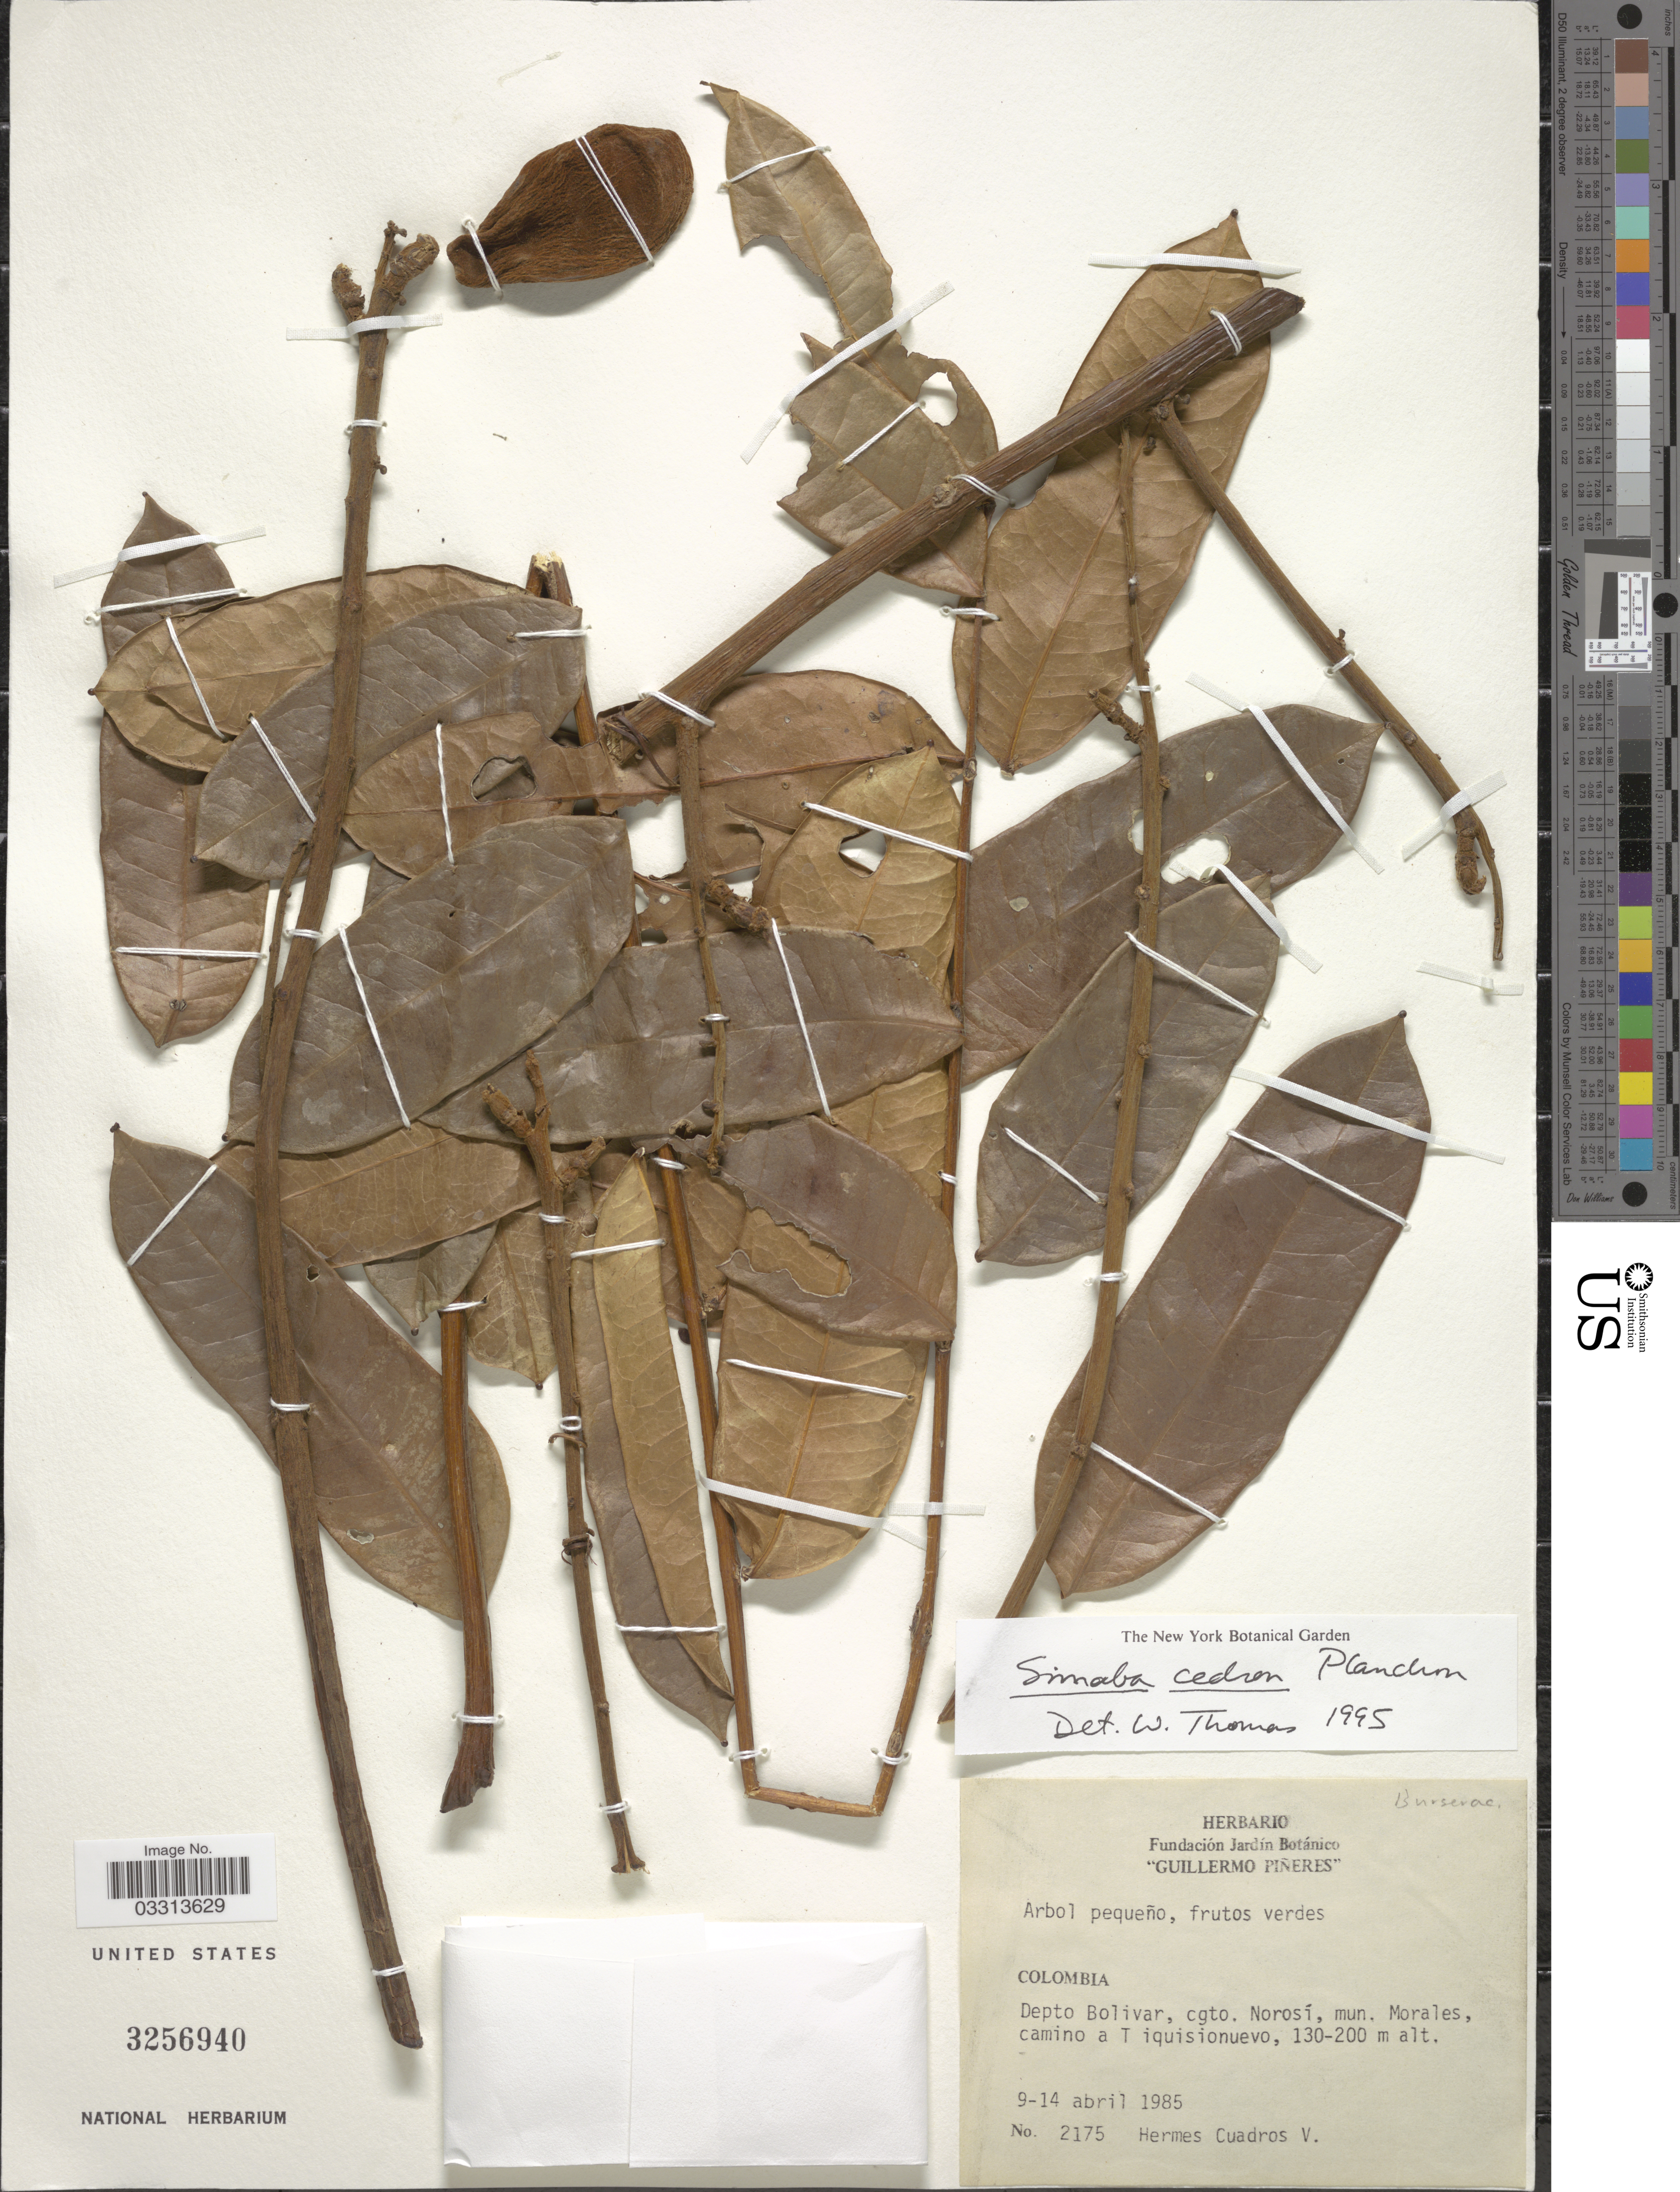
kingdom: Plantae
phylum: Tracheophyta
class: Magnoliopsida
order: Sapindales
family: Simaroubaceae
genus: Homalolepis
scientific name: Homalolepis cedron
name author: (Planch.) Devecchi & Pirani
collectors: H. Cuadros V.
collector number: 2175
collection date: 1985-04-09/1985-04-14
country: Colombia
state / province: Bolívar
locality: Depto Bolivar, cgto. Norosí, mun. Morales, camino a Tiquisionuevo.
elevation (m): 130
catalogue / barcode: US 3256940